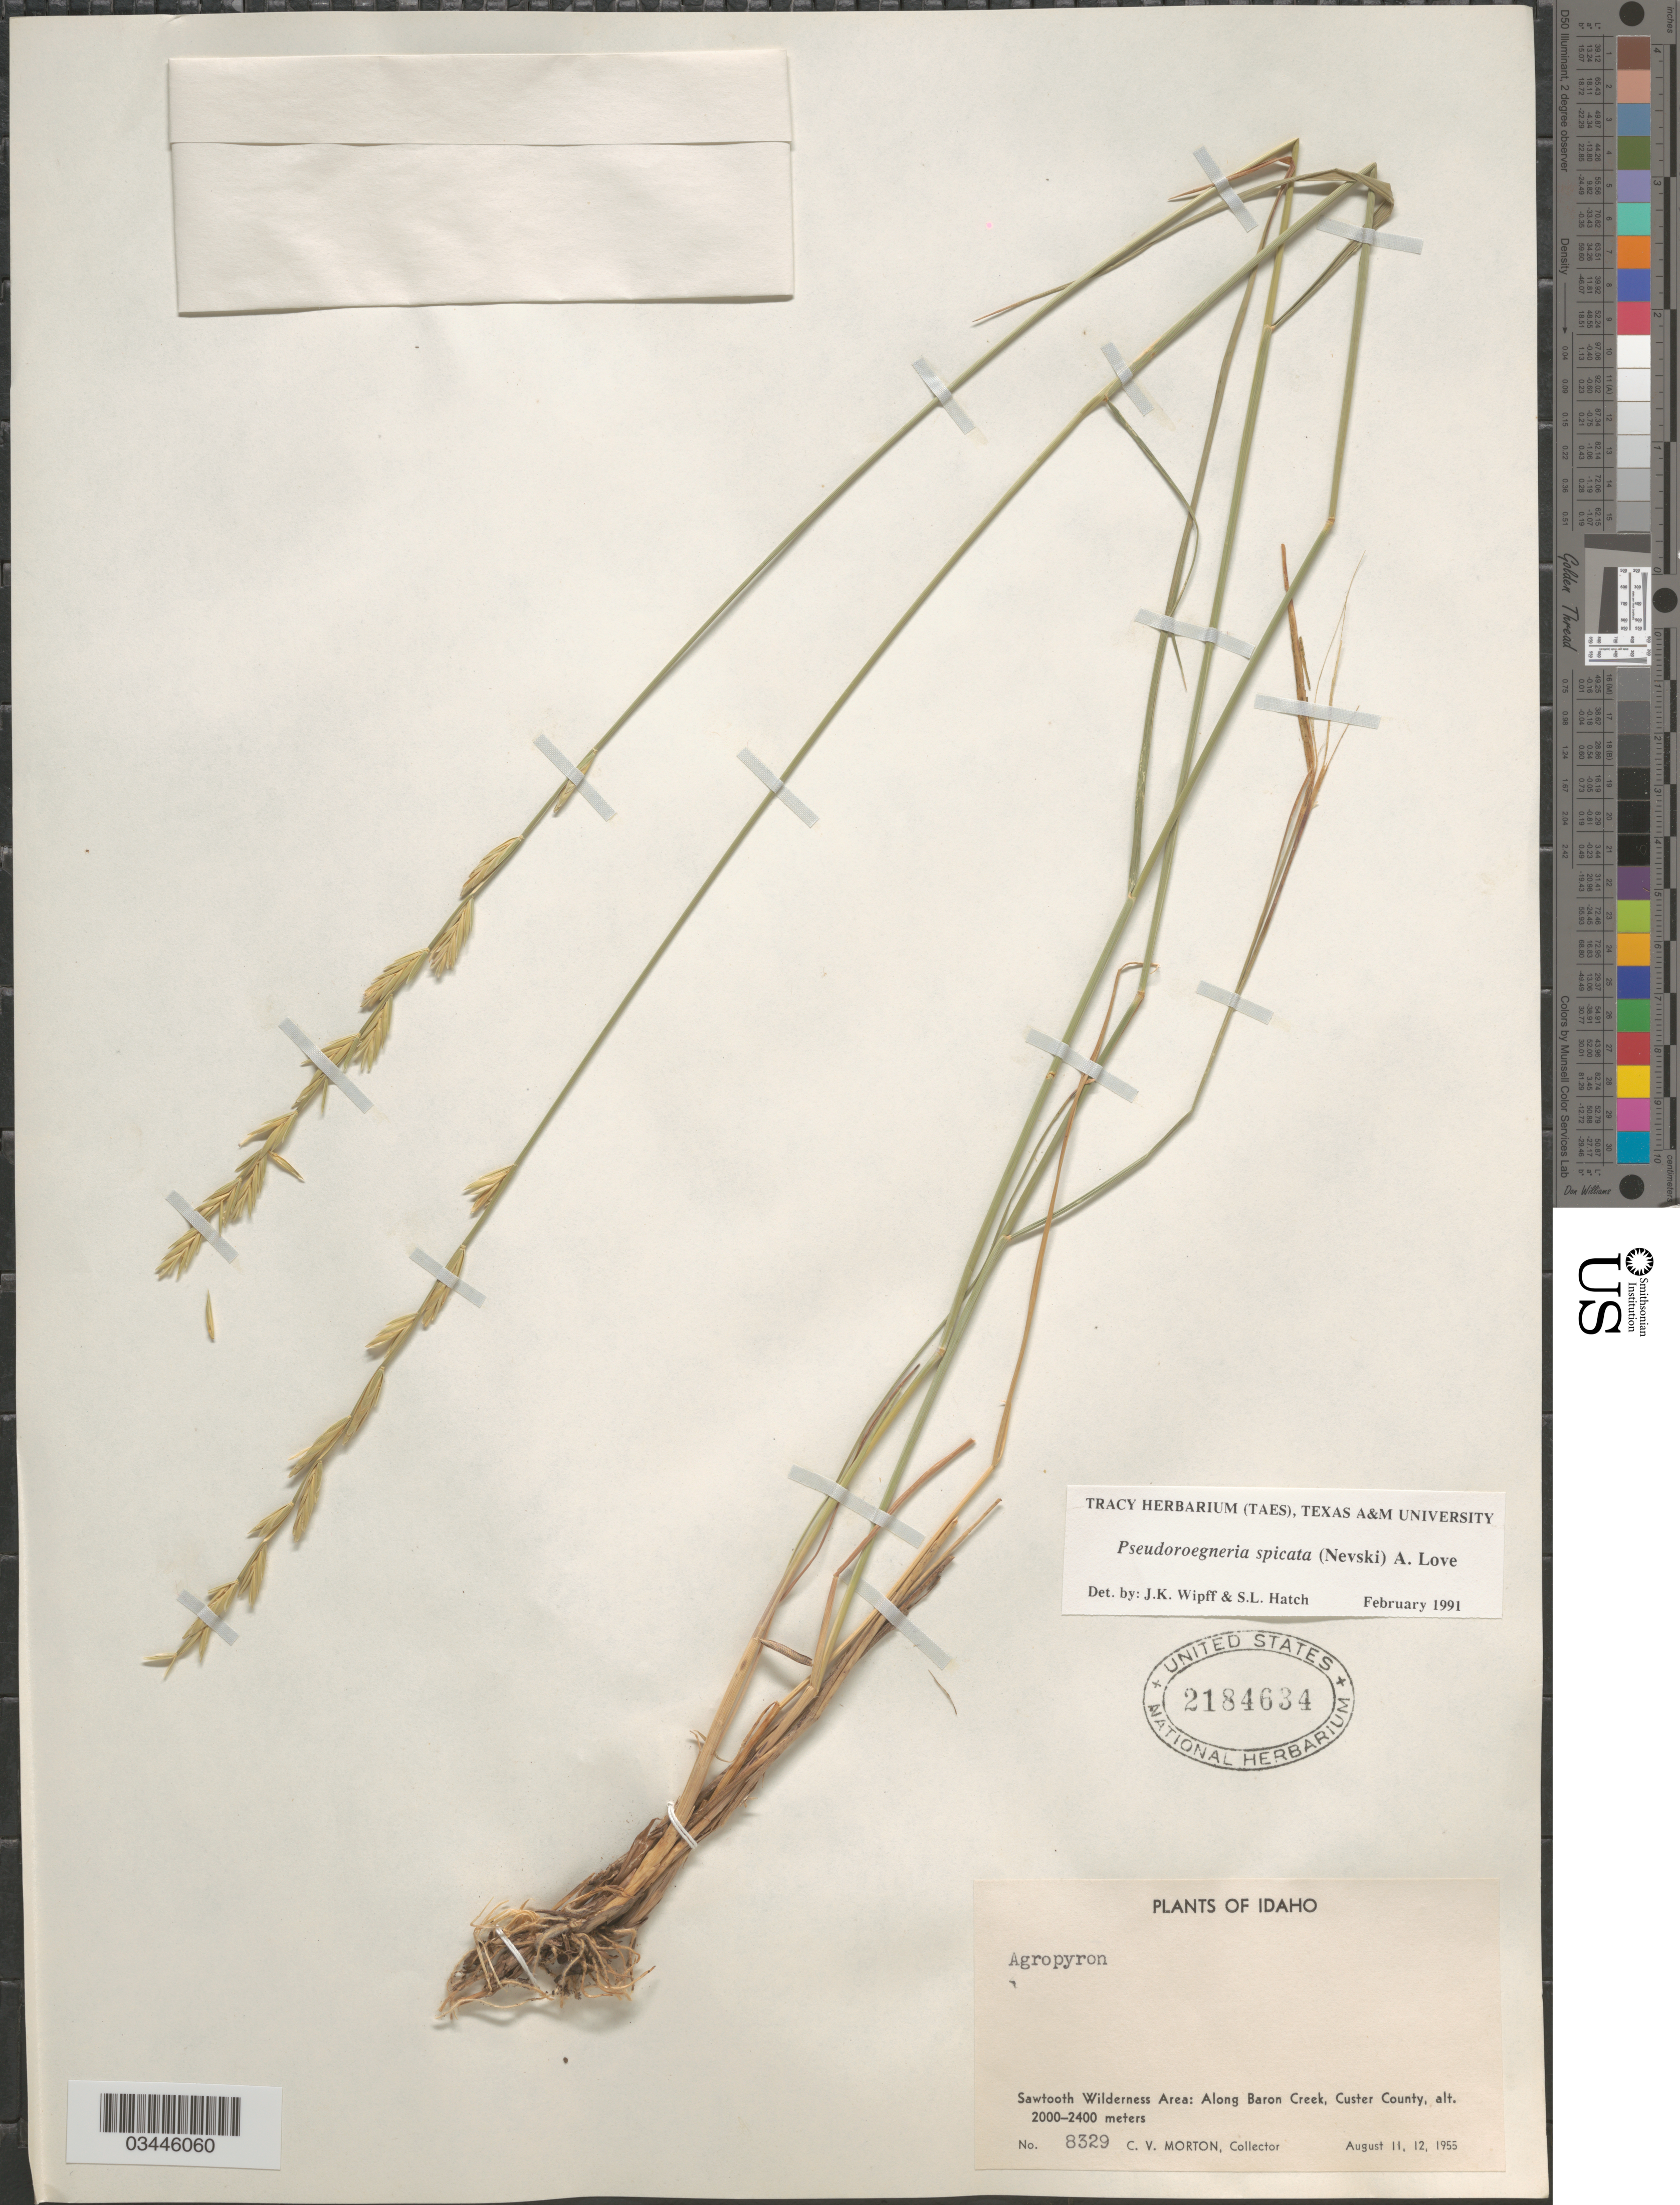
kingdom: Plantae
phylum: Tracheophyta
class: Liliopsida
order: Poales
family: Poaceae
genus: Pseudoroegneria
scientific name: Pseudoroegneria spicata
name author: (Pursh) Á. Löve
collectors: C. V. Morton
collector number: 8329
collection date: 1955-08-11/1955-08-12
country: United States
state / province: Idaho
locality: Sawtooth Wilderness Area: Along Baron Creek, Custer County.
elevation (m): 2000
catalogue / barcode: US 2184634